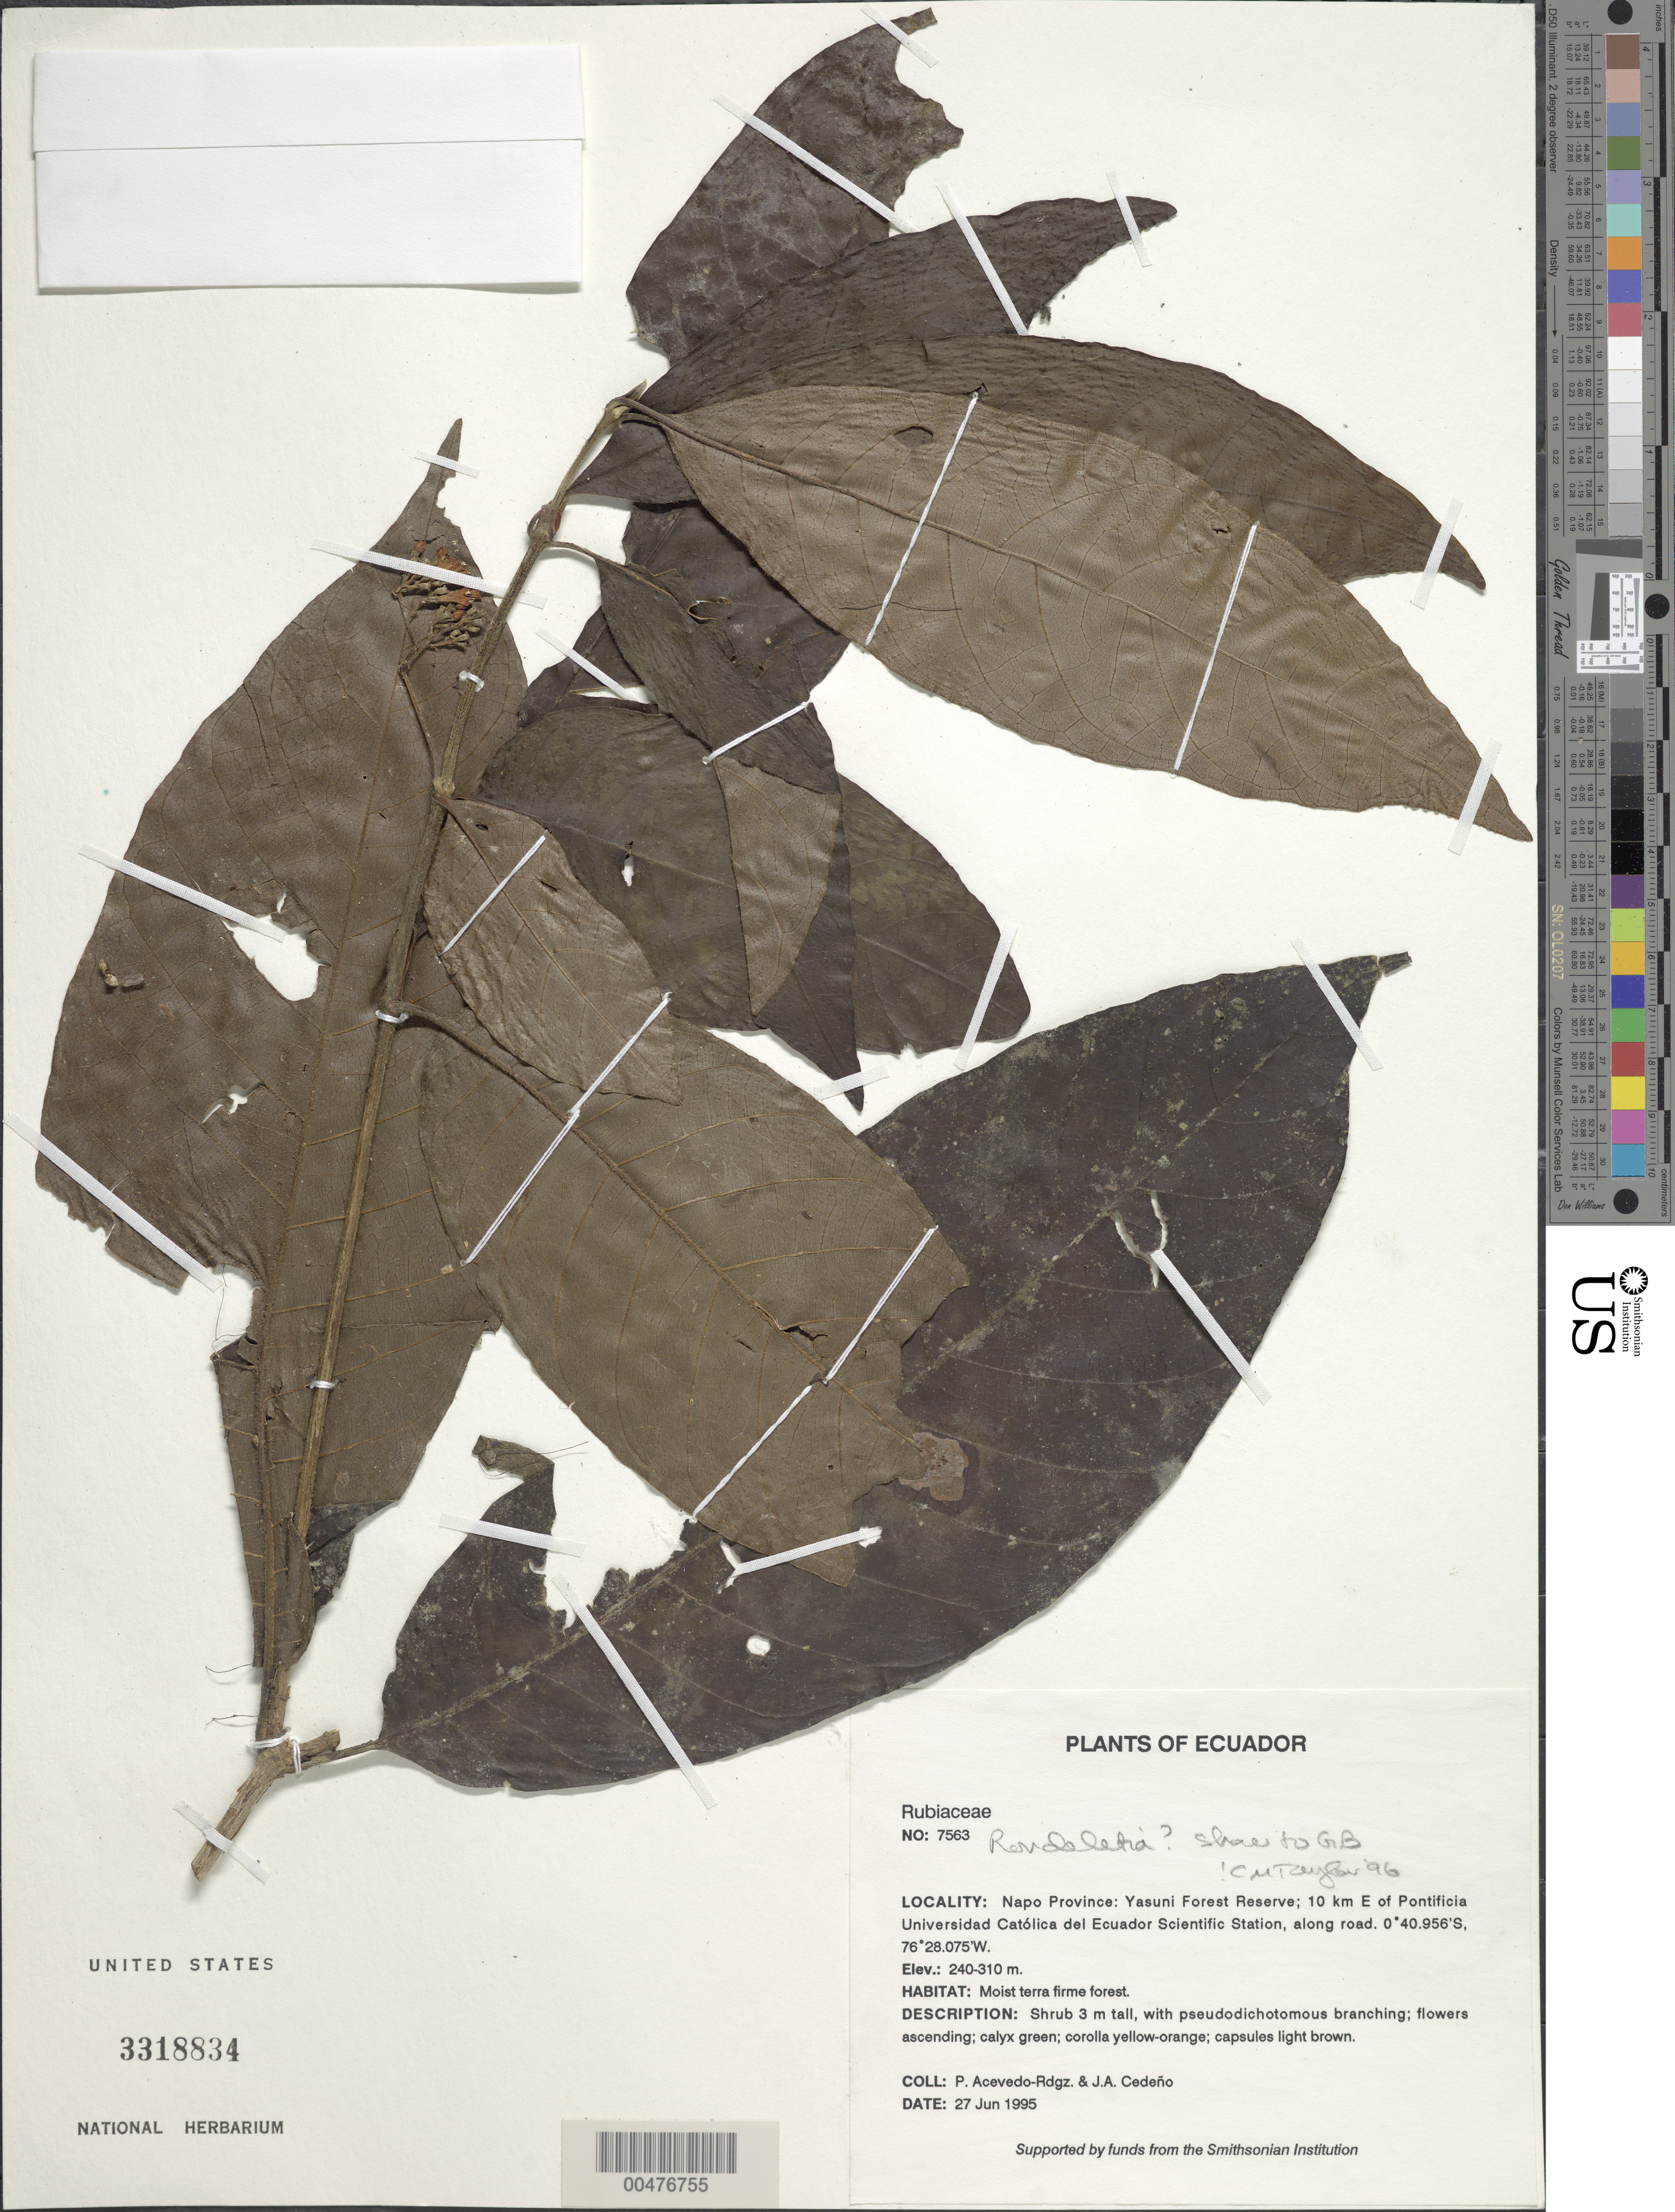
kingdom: Plantae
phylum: Tracheophyta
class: Magnoliopsida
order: Gentianales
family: Rubiaceae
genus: Rondeletia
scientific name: Rondeletia sp.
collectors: P. Acevedo-Rodr. & J. A. Cedeño M.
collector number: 7563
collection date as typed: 27 Jun 1995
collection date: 1995-06-27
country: Ecuador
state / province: Napo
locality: Napo Province: Yasuni Forest Reserve; 10 km E of Pontificia Universidad Católica del Ecuador Scientific Station along road.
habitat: Moist terra firme forest.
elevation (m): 240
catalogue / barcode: US 3318834